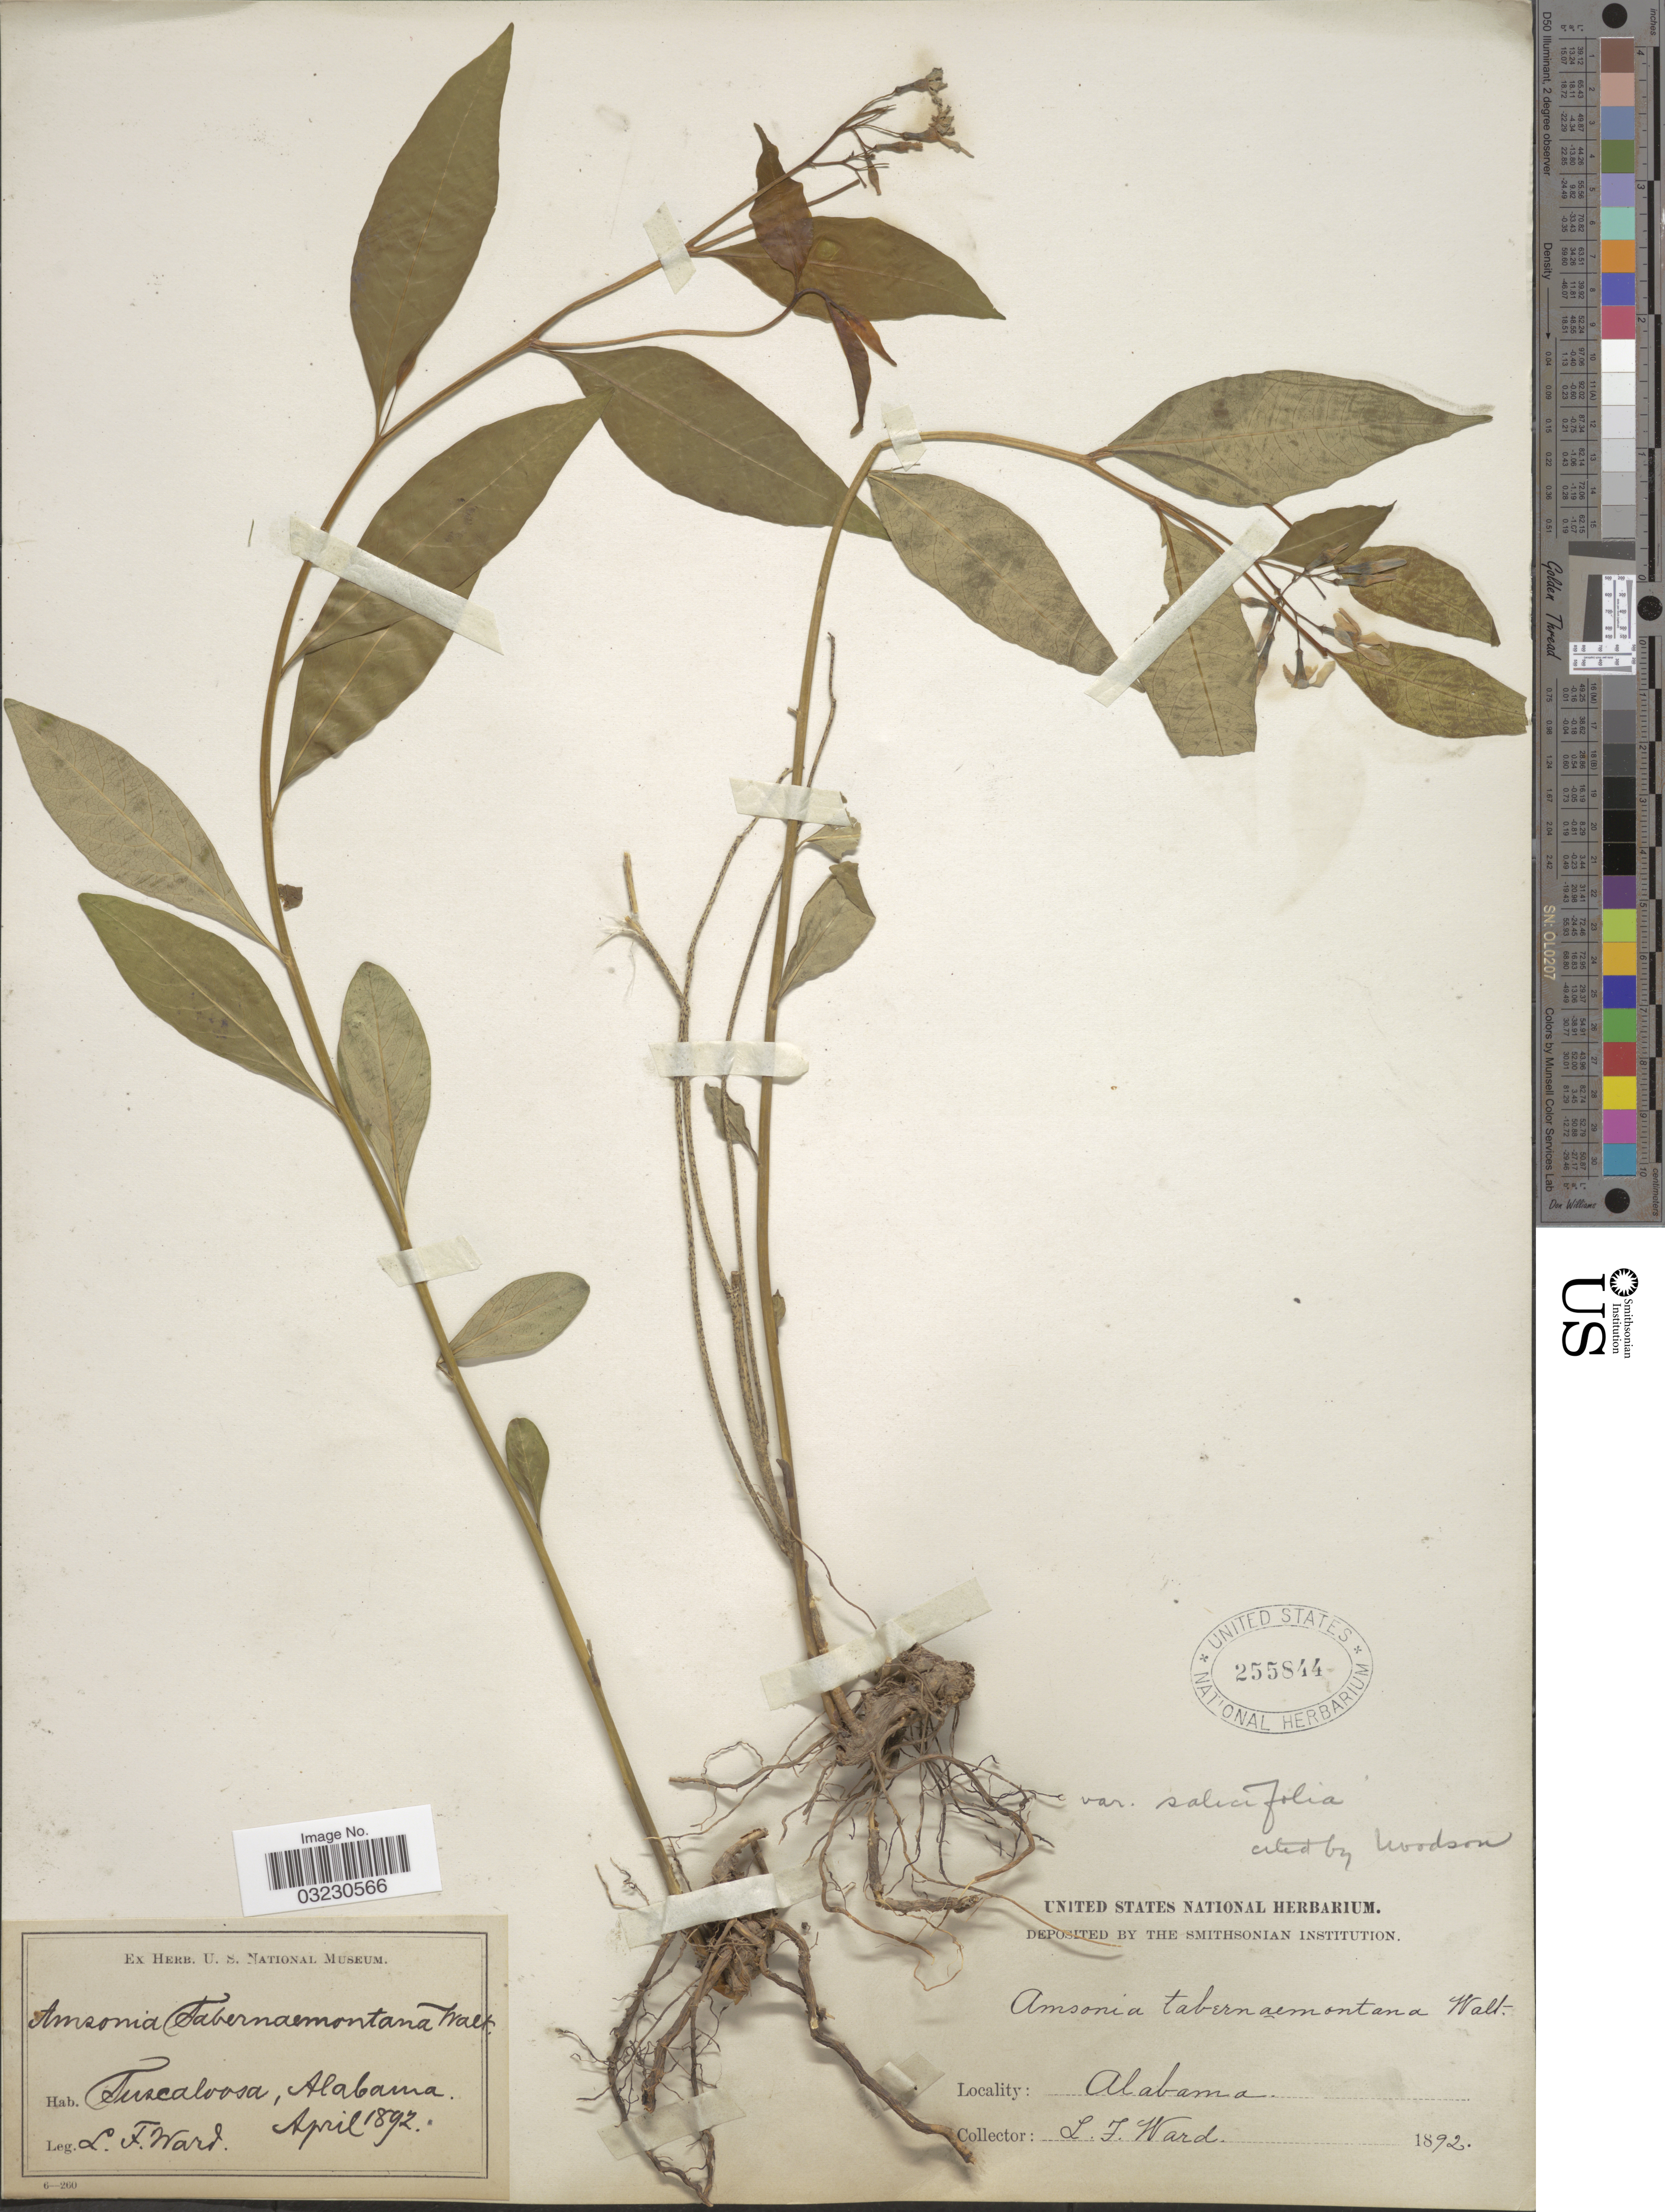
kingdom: Plantae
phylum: Tracheophyta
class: Magnoliopsida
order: Gentianales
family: Apocynaceae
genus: Amsonia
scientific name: Amsonia tabernaemontana var. salicifolia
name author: (Pursh) Woodson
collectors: L. Ward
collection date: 1892-04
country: United States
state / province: Alabama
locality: Tuscaloosa.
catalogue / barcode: US 255844